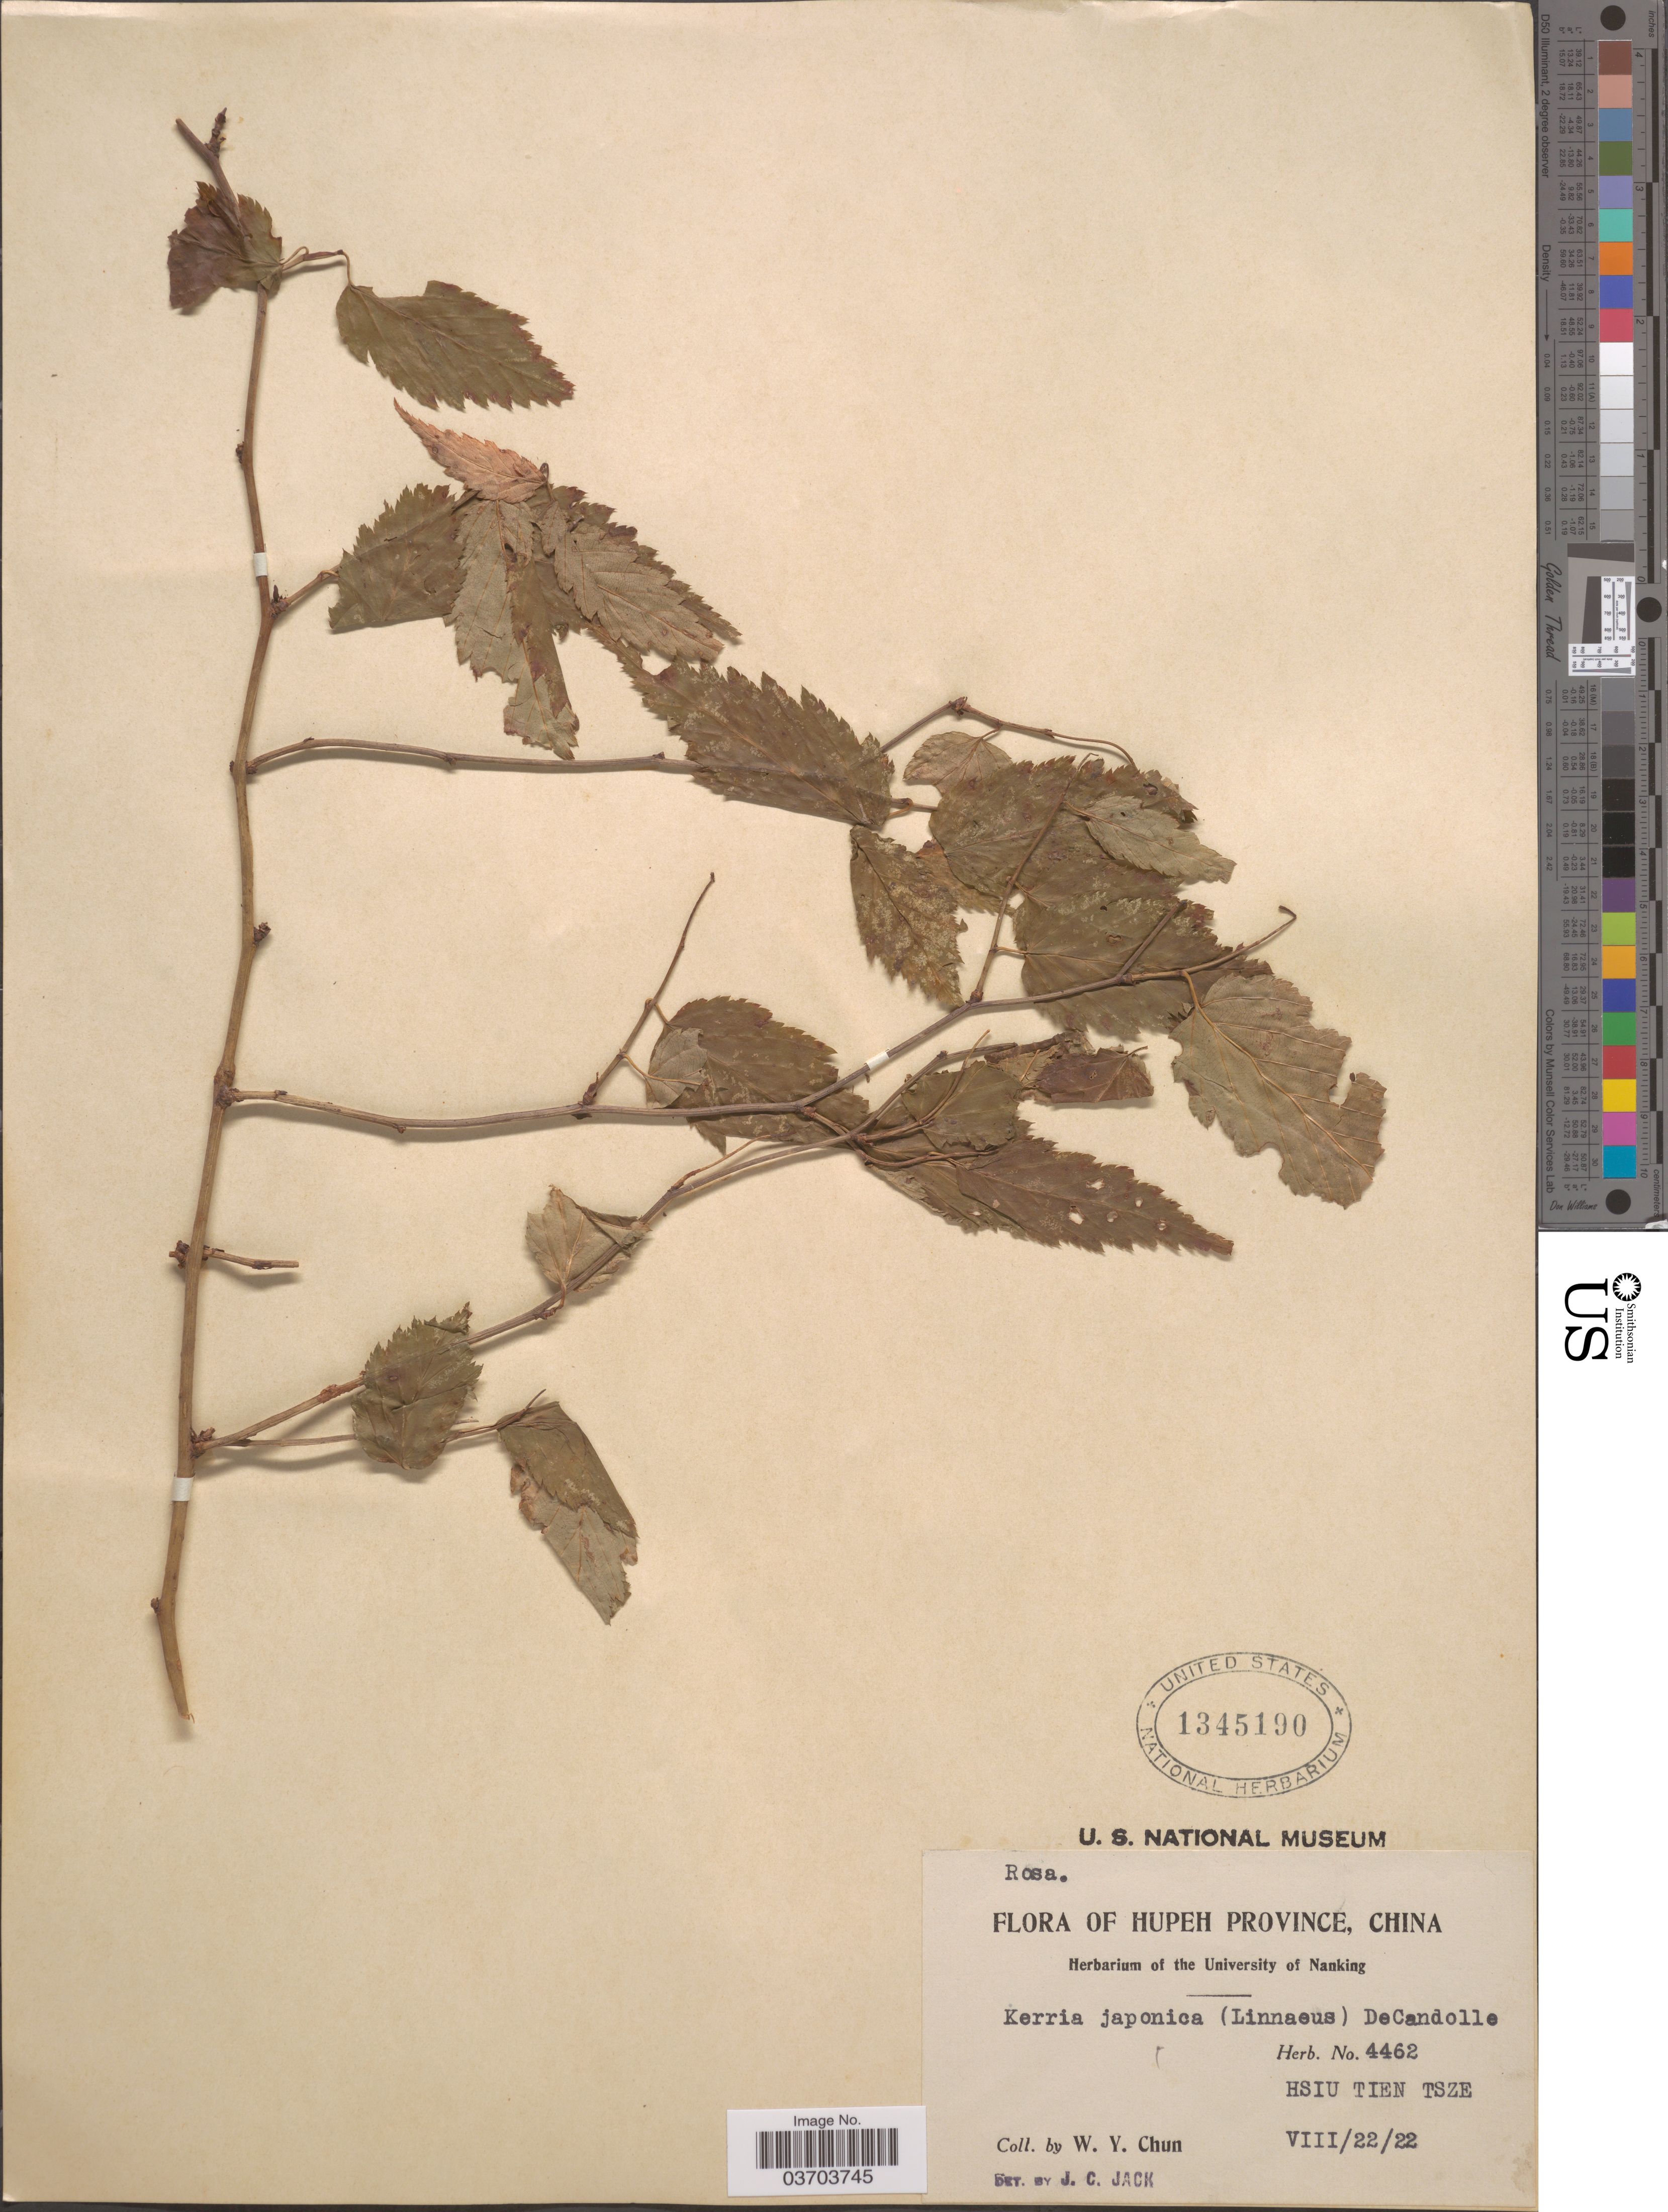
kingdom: Plantae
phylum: Tracheophyta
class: Magnoliopsida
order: Rosales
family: Rosaceae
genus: Kerria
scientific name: Kerria japonica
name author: (L.) DC.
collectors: W. Y. Chun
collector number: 4462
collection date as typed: Transcribed d/m/y: 22/8/22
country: China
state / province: Hubei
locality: Hupeh Province. Hsiu Tien Tsze.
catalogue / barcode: US 1345190